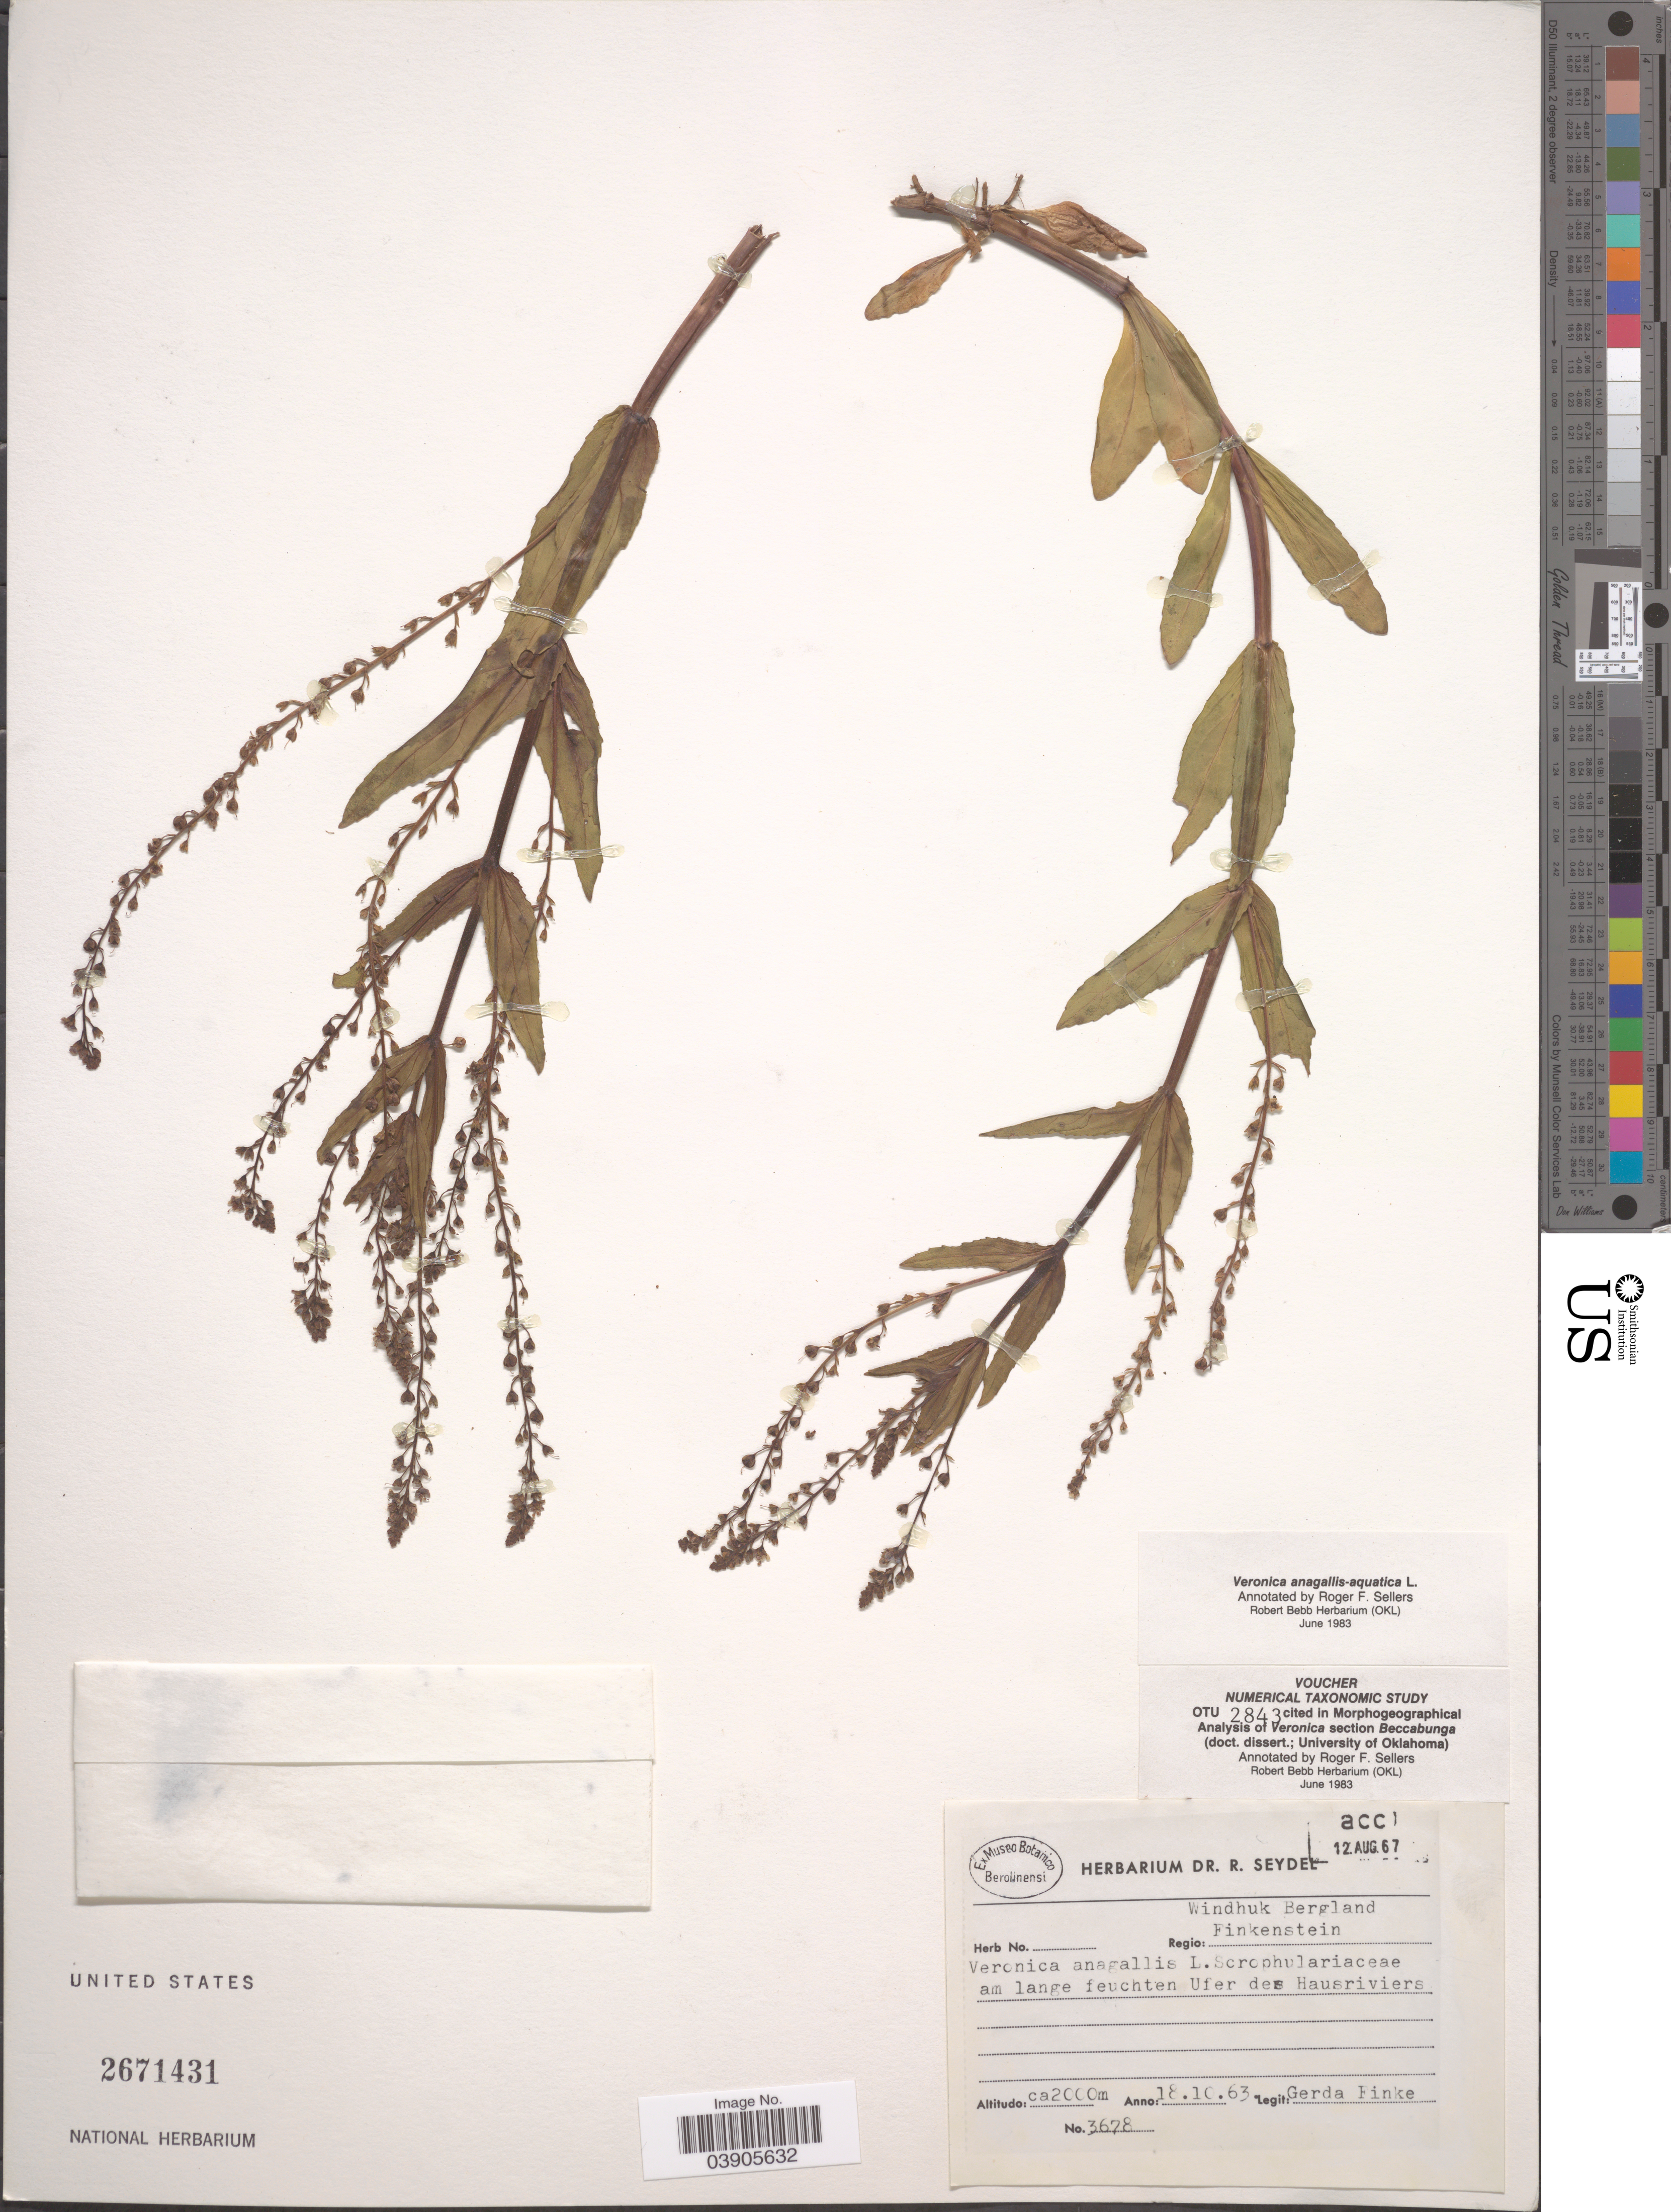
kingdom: Plantae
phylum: Tracheophyta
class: Magnoliopsida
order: Lamiales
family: Plantaginaceae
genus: Veronica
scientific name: Veronica anagallis-aquatica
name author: L.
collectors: G. Finke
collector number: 3678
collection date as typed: Transcribed d/m/y: 18/10/63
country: Namibia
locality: Regio: Windhuk Bergland Finkenstein.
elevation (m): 2000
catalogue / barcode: US 2671431